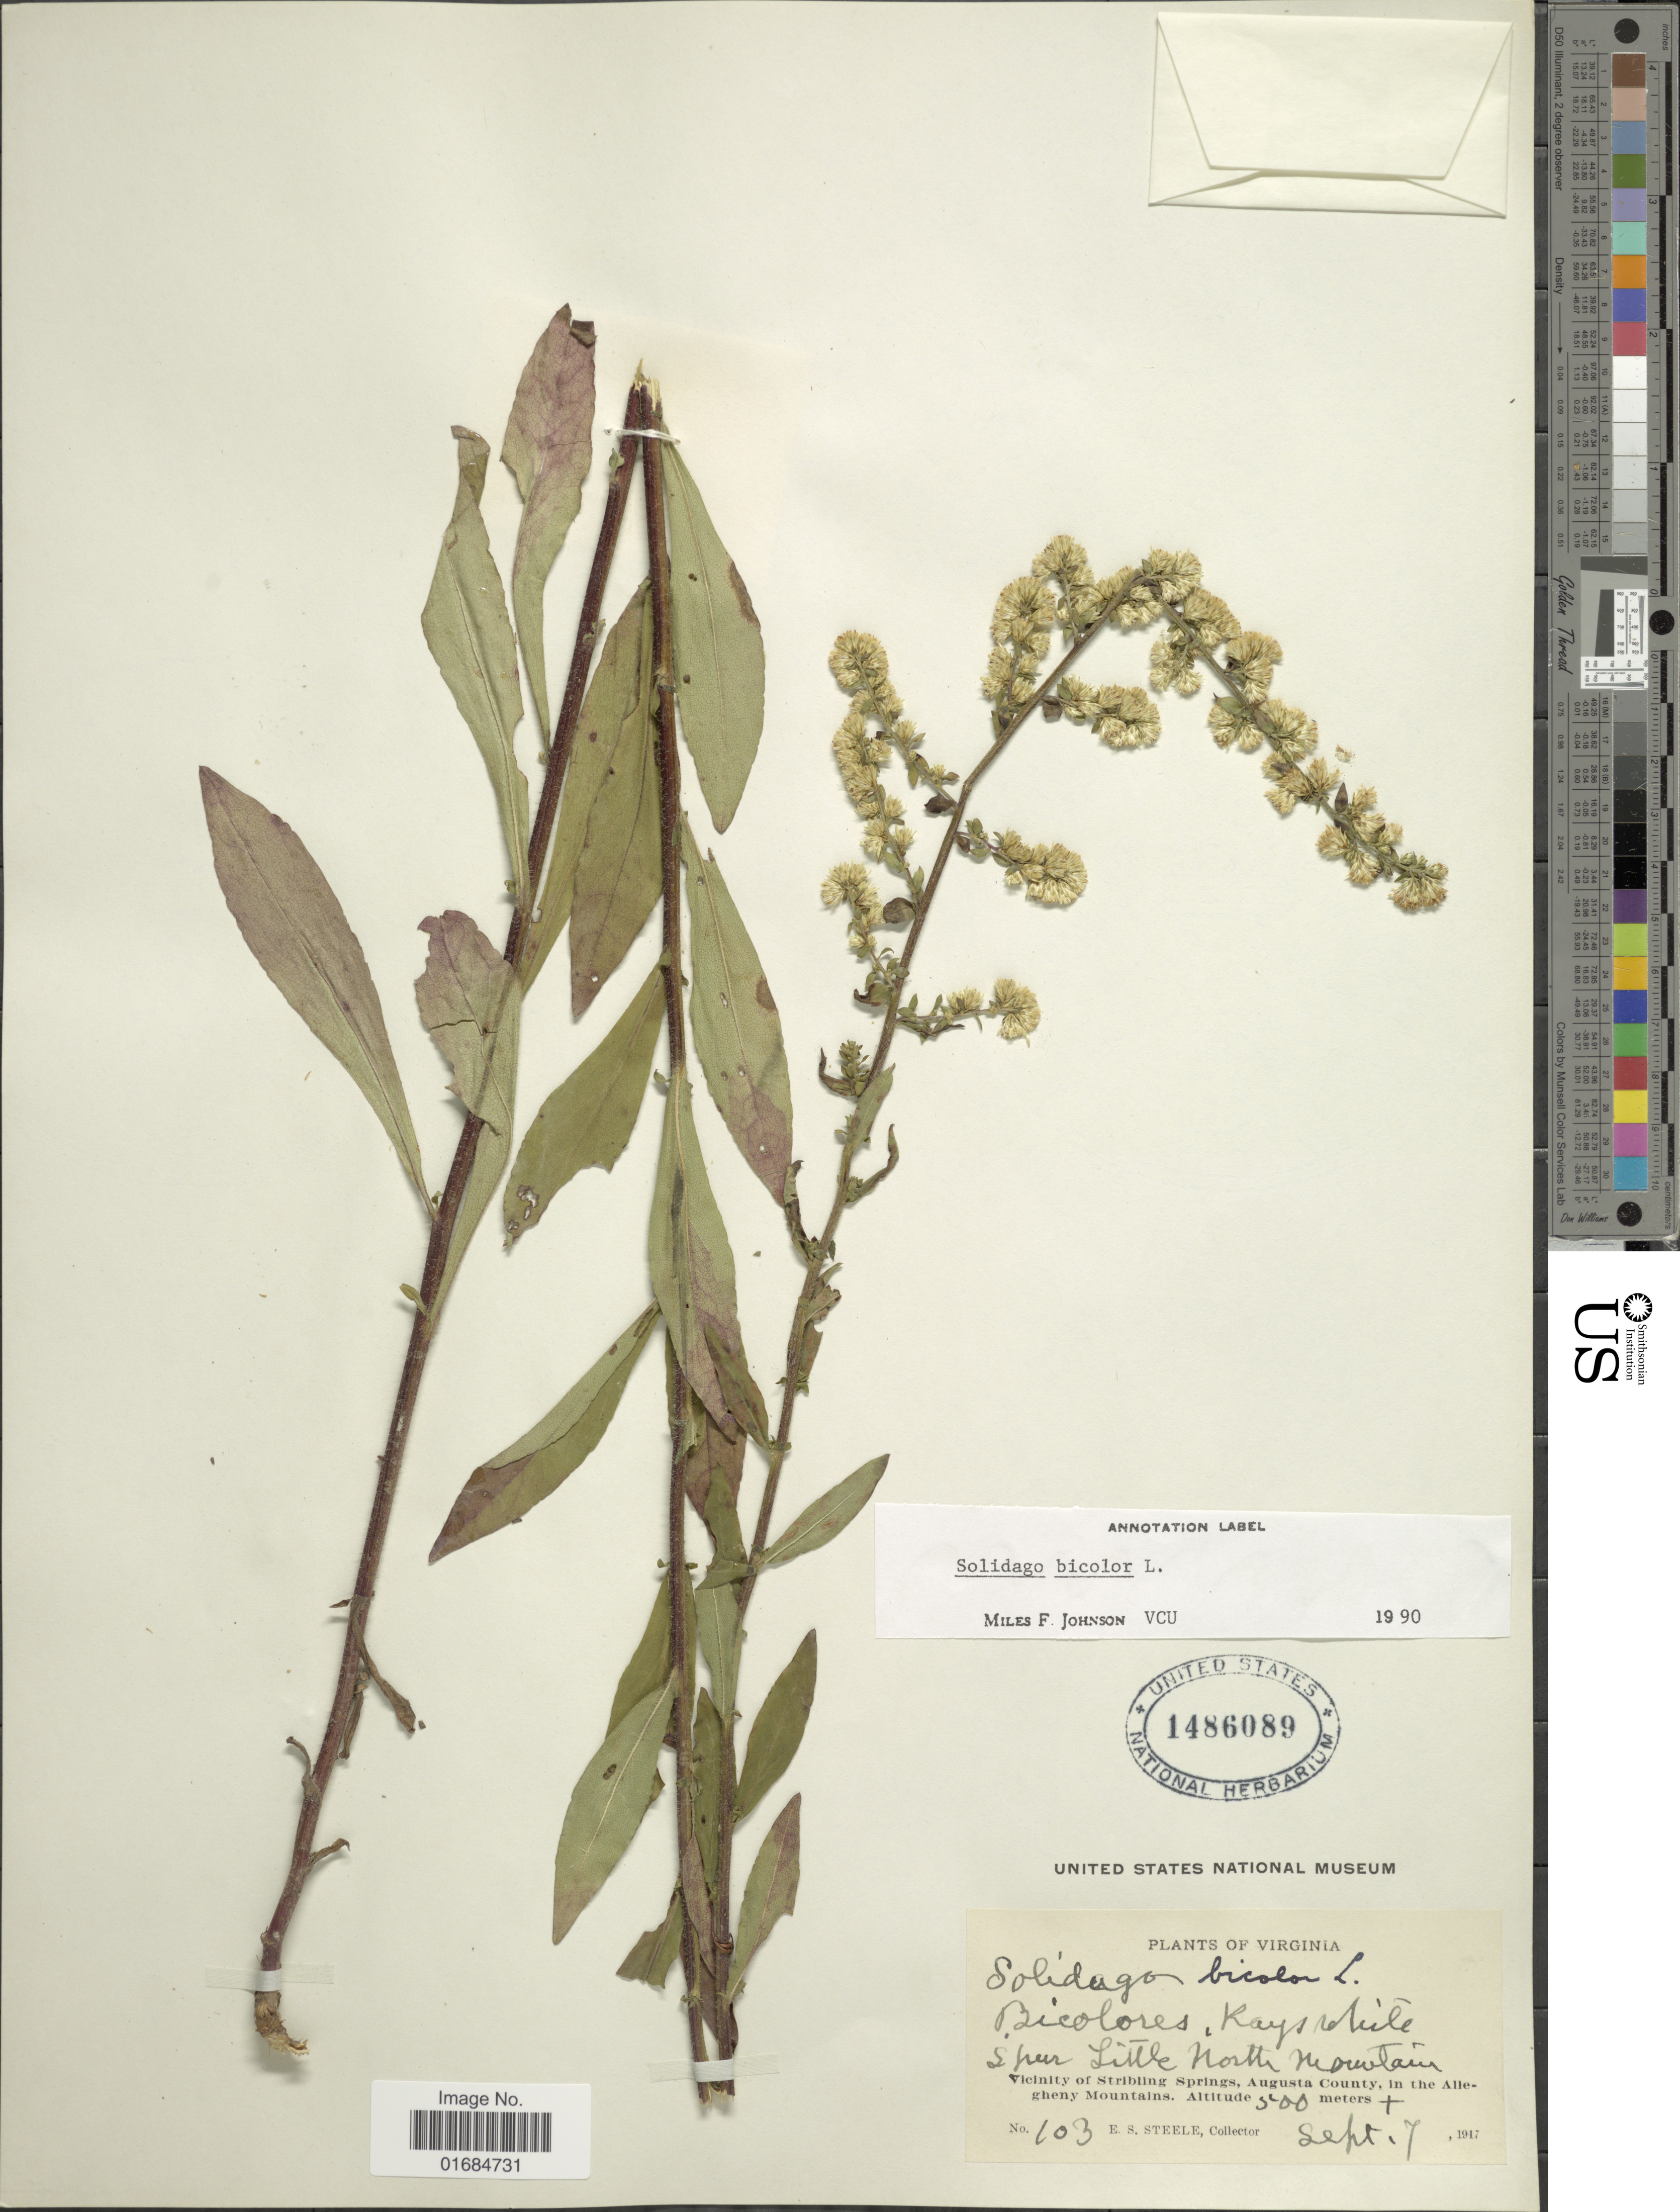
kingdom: Plantae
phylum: Tracheophyta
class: Magnoliopsida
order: Asterales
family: Asteraceae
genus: Solidago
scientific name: Solidago bicolor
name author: L.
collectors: E. Steele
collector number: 103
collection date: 1917-09-07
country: United States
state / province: Virginia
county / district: Augusta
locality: Spur Little North Moutains, Vicinity of Stribling Springs, Augusta County, in the Allegheny Mountains.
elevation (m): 500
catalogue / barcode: US 1468089